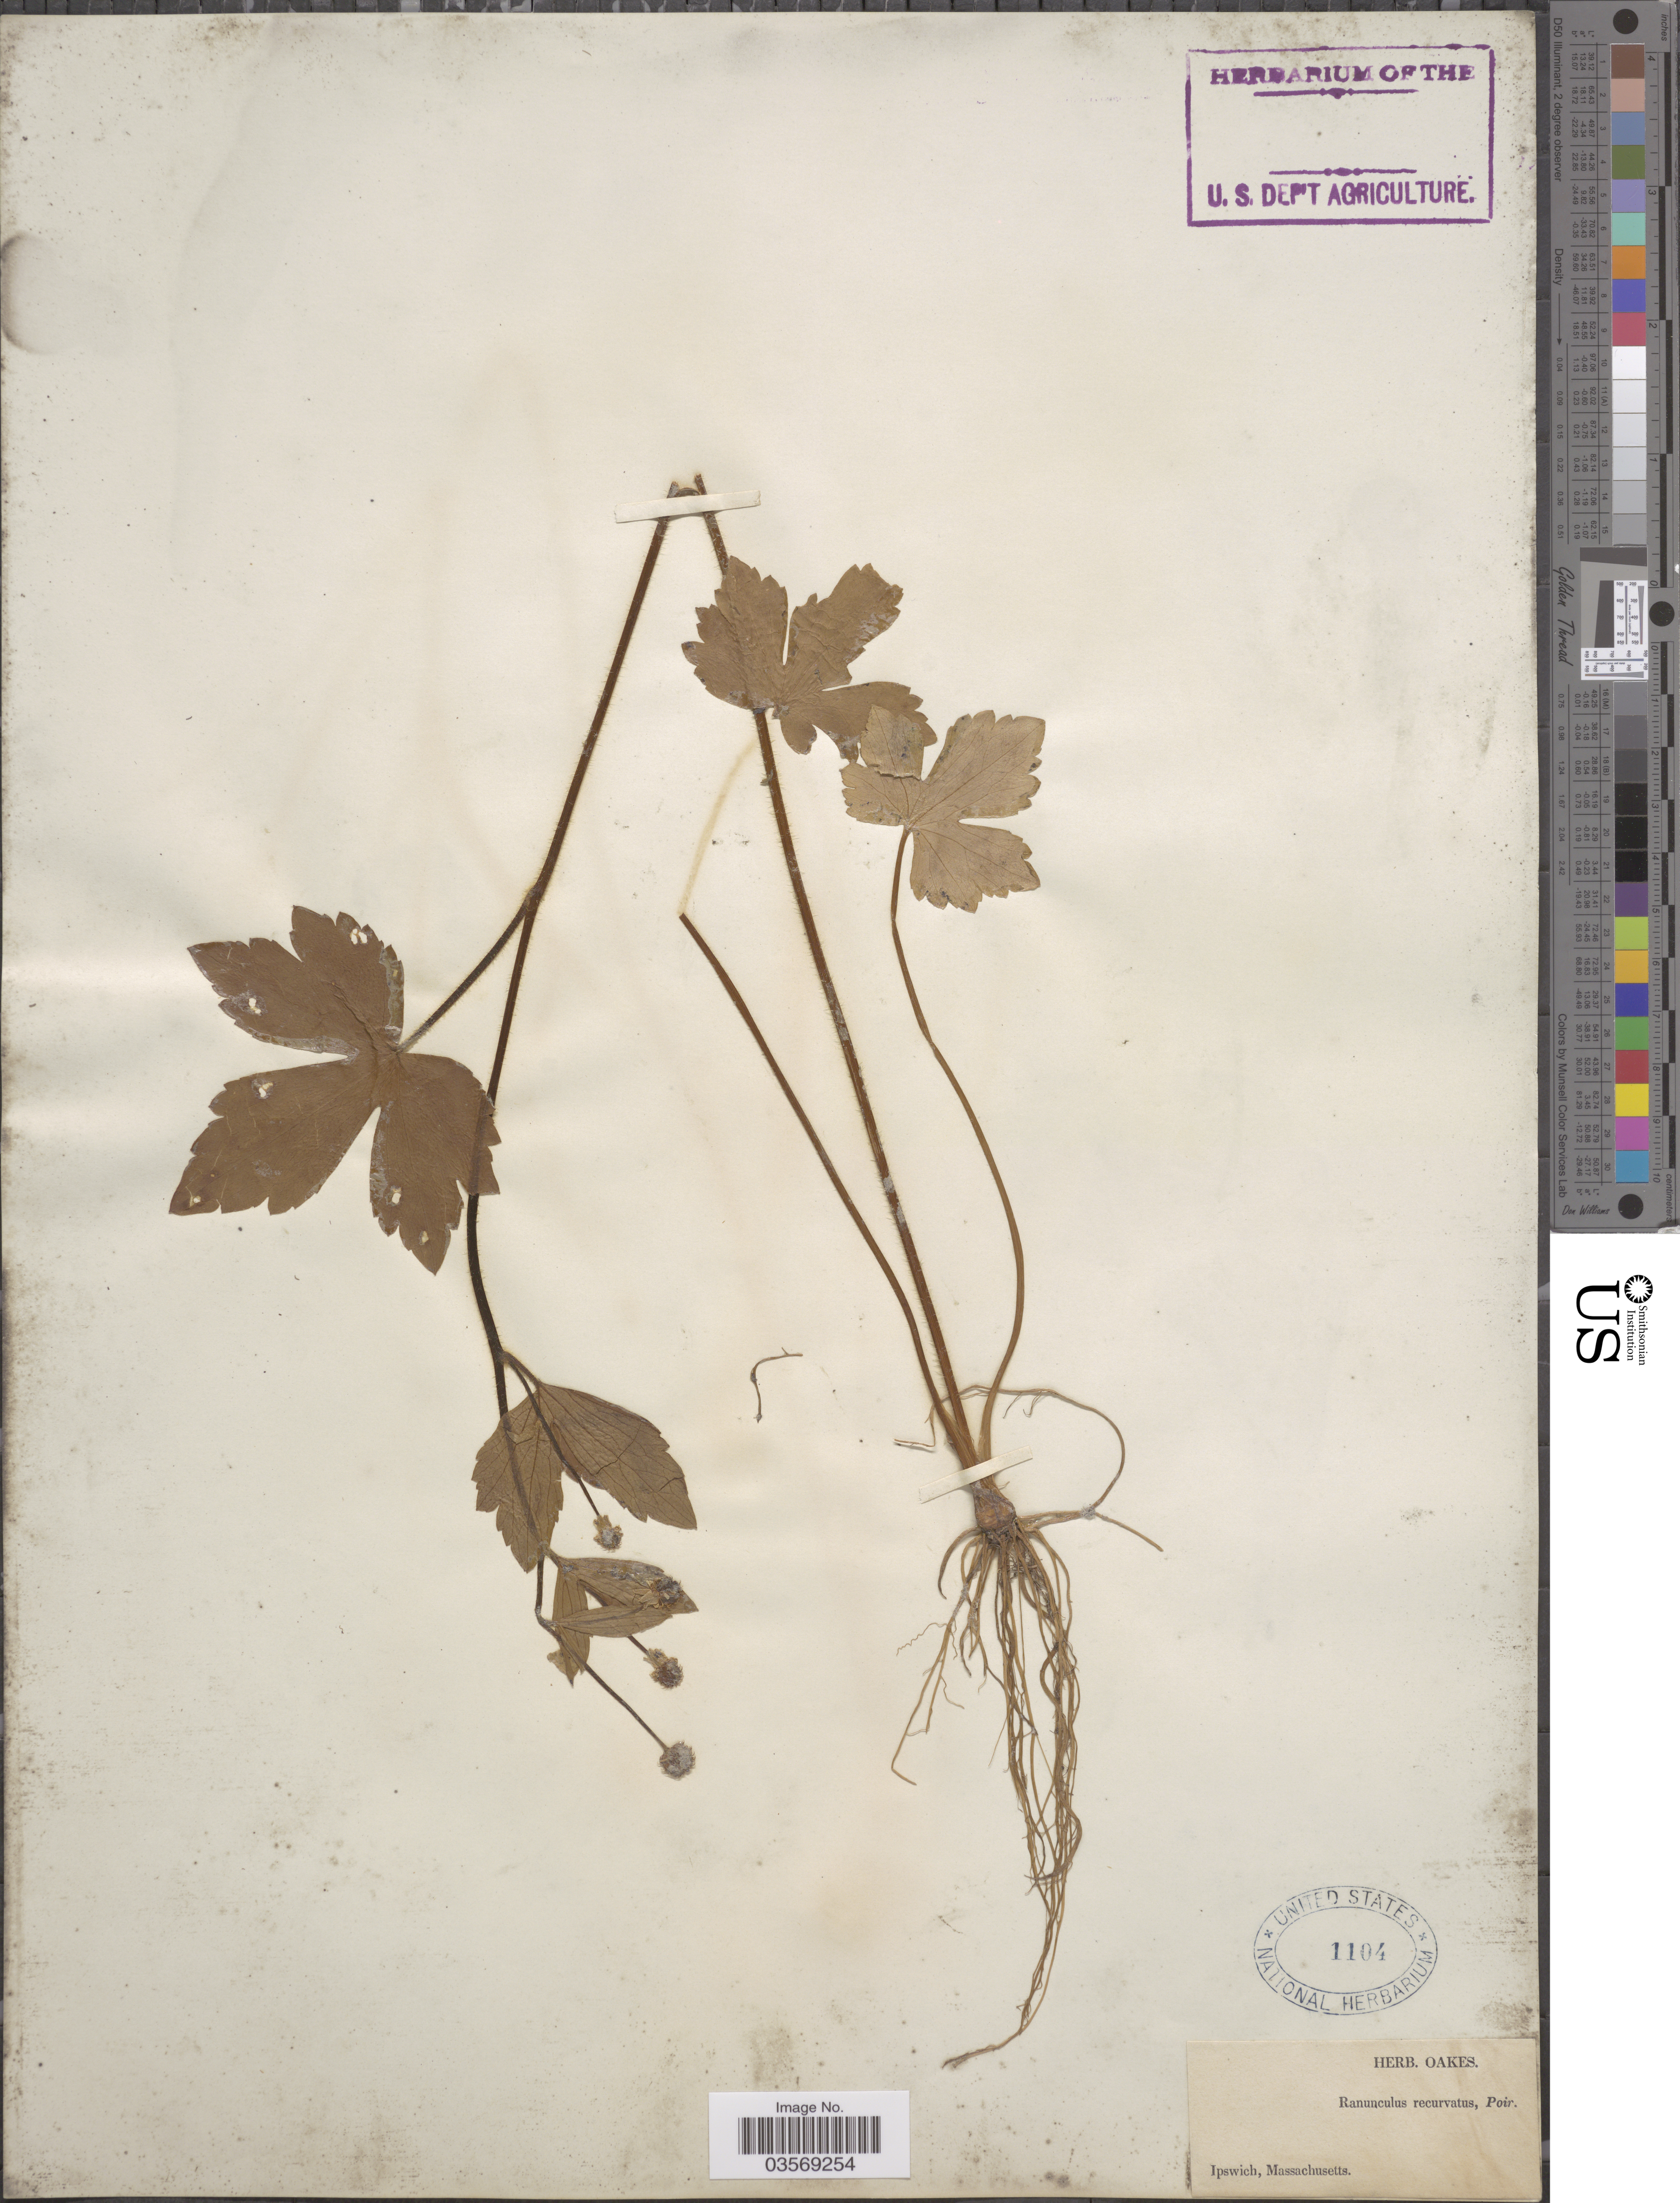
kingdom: Plantae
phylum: Tracheophyta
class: Magnoliopsida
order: Ranunculales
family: Ranunculaceae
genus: Ranunculus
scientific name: Ranunculus recurvatus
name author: Poir.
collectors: ex herb. Oakes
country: United States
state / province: Massachusetts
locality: Ipswich.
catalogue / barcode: US 1104